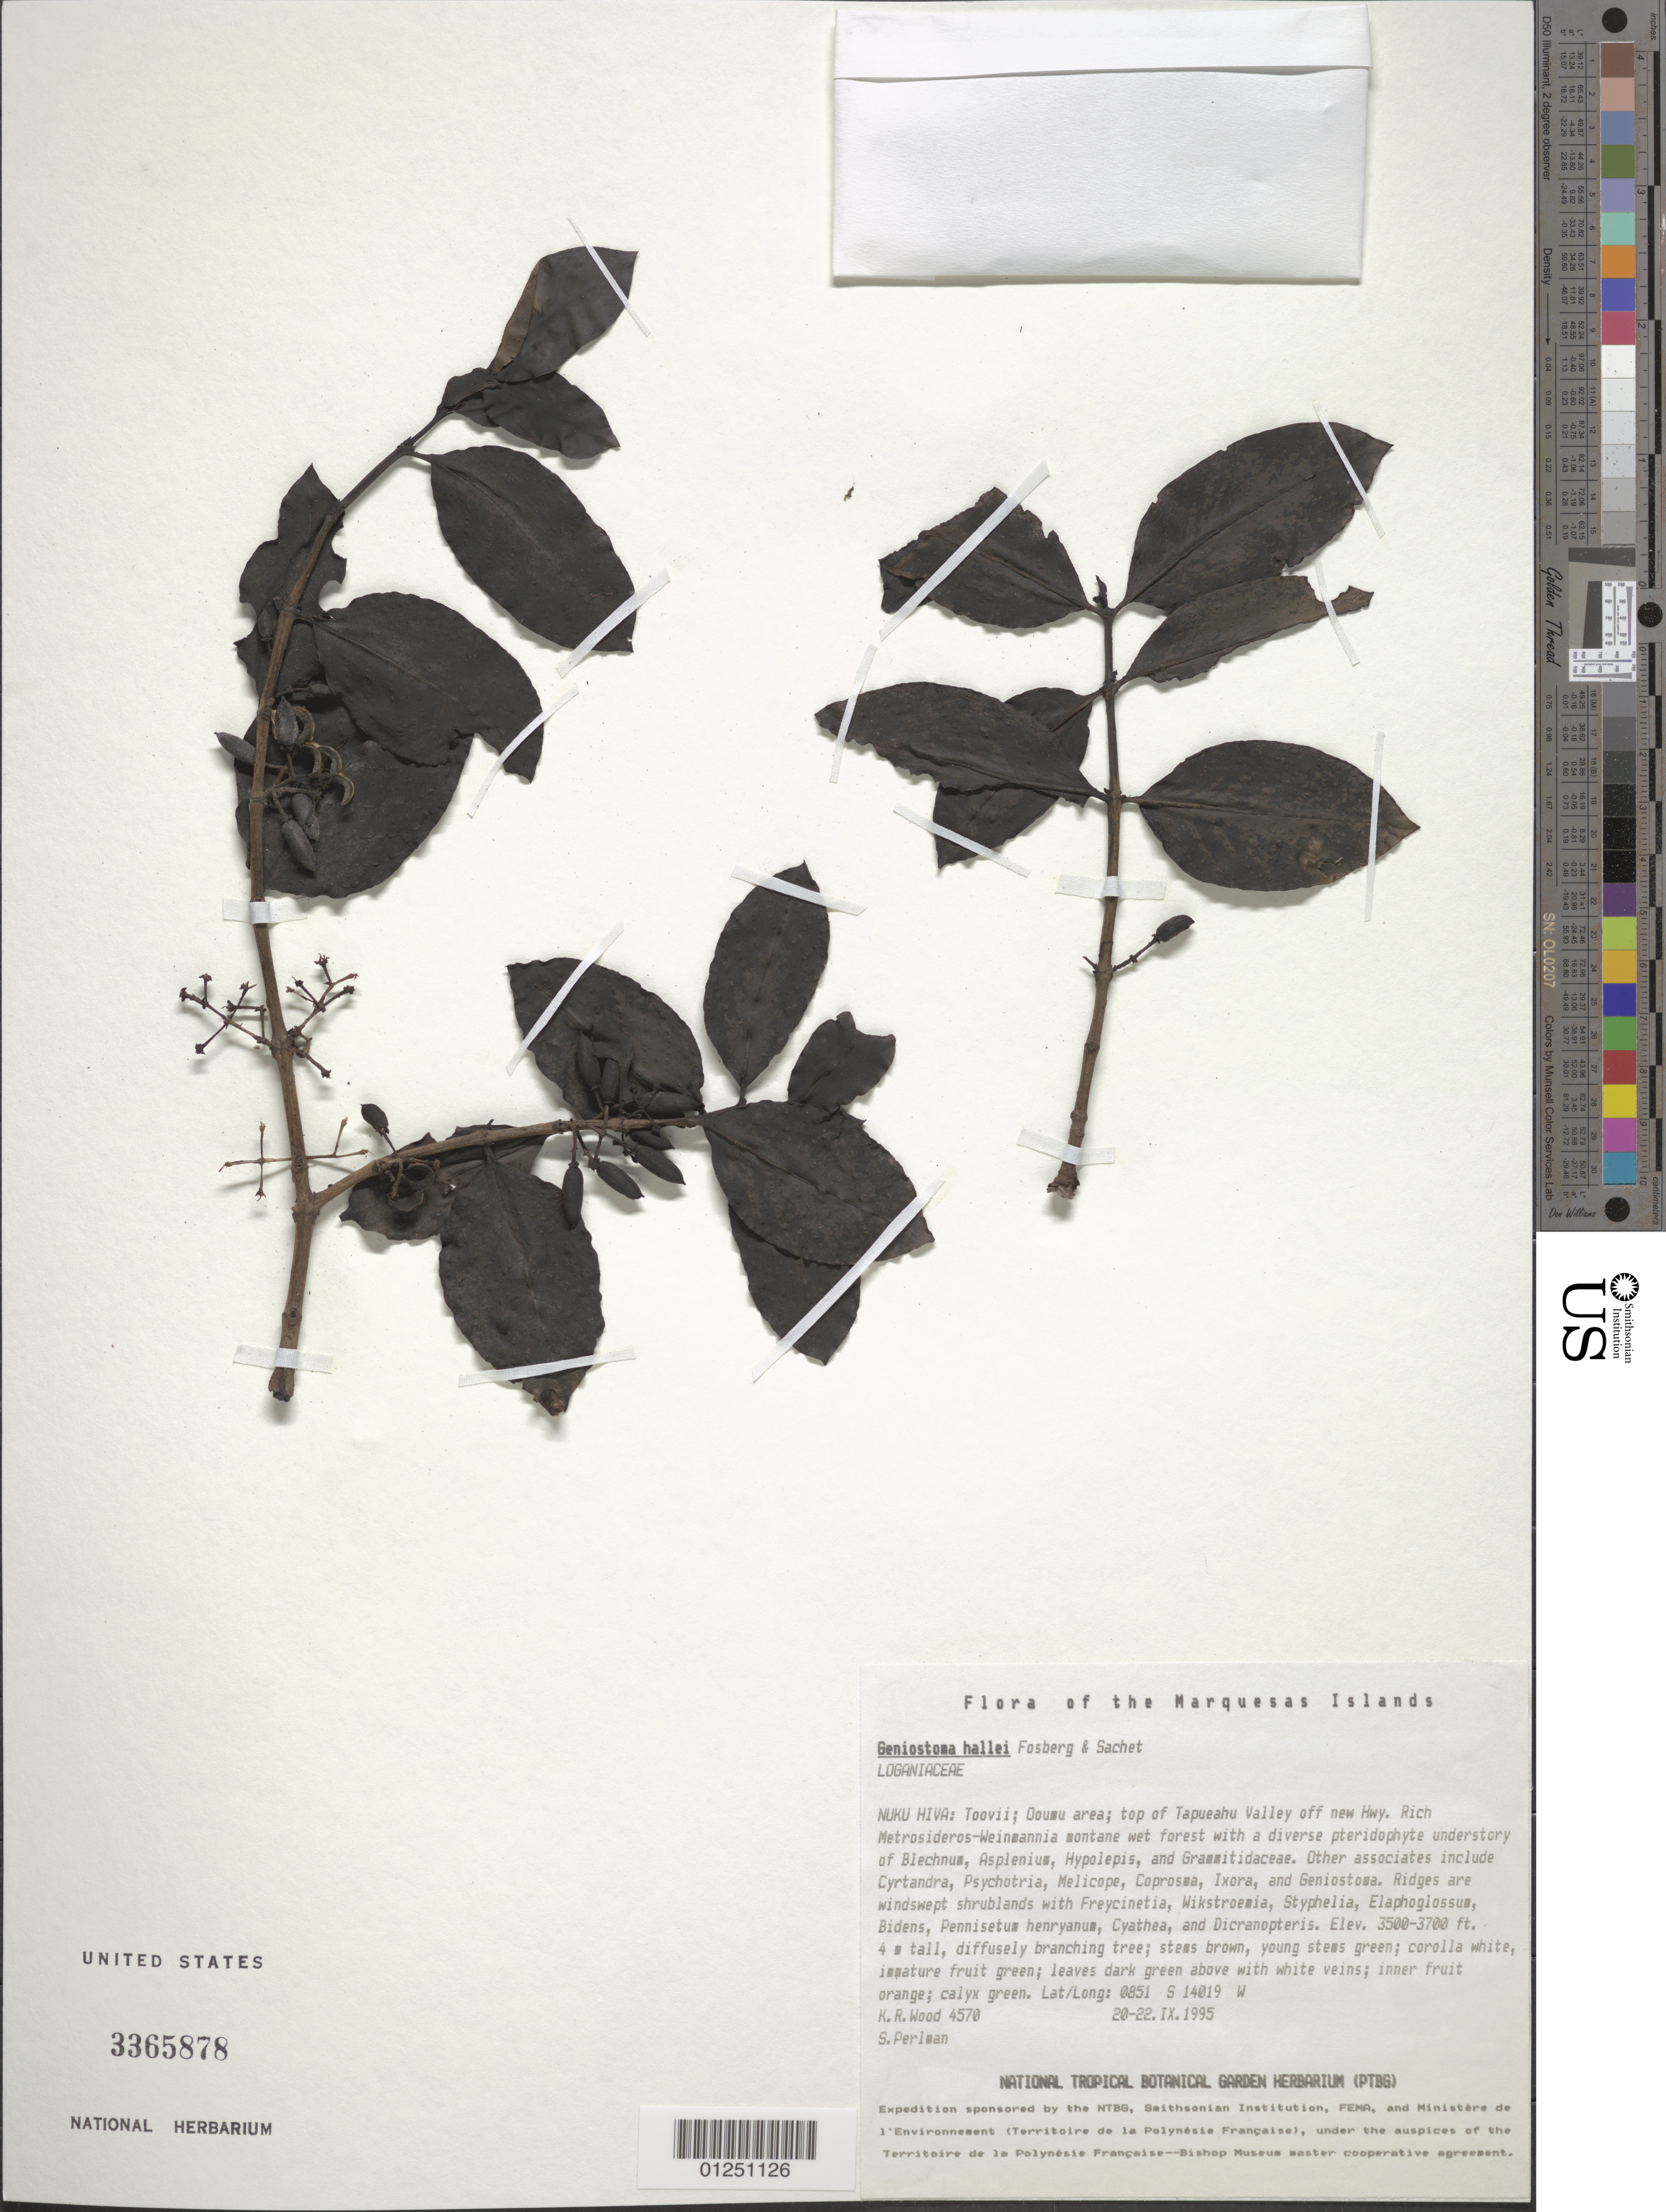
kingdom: Plantae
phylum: Tracheophyta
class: Magnoliopsida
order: Gentianales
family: Loganiaceae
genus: Geniostoma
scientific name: Geniostoma hallei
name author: Fosberg & Sachet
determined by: Lorence, David H., (PTBG), National Tropical Botanical Garden (UNITED STATES)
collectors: K. R. Wood & S. P. Perlman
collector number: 4570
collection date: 1995-09-20/1995-09-22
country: French Polynesia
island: Nuku Hiva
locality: Toovii, Ooumu area, top of Tapueahu Valley off new hwy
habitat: rich Metrosideros-Weinmannia montane wet forests w/ diverse pteridophyte understory (Blechnum, Hypolepis, Asplenium, Grammitidaceae)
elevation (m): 1067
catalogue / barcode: US 3365878